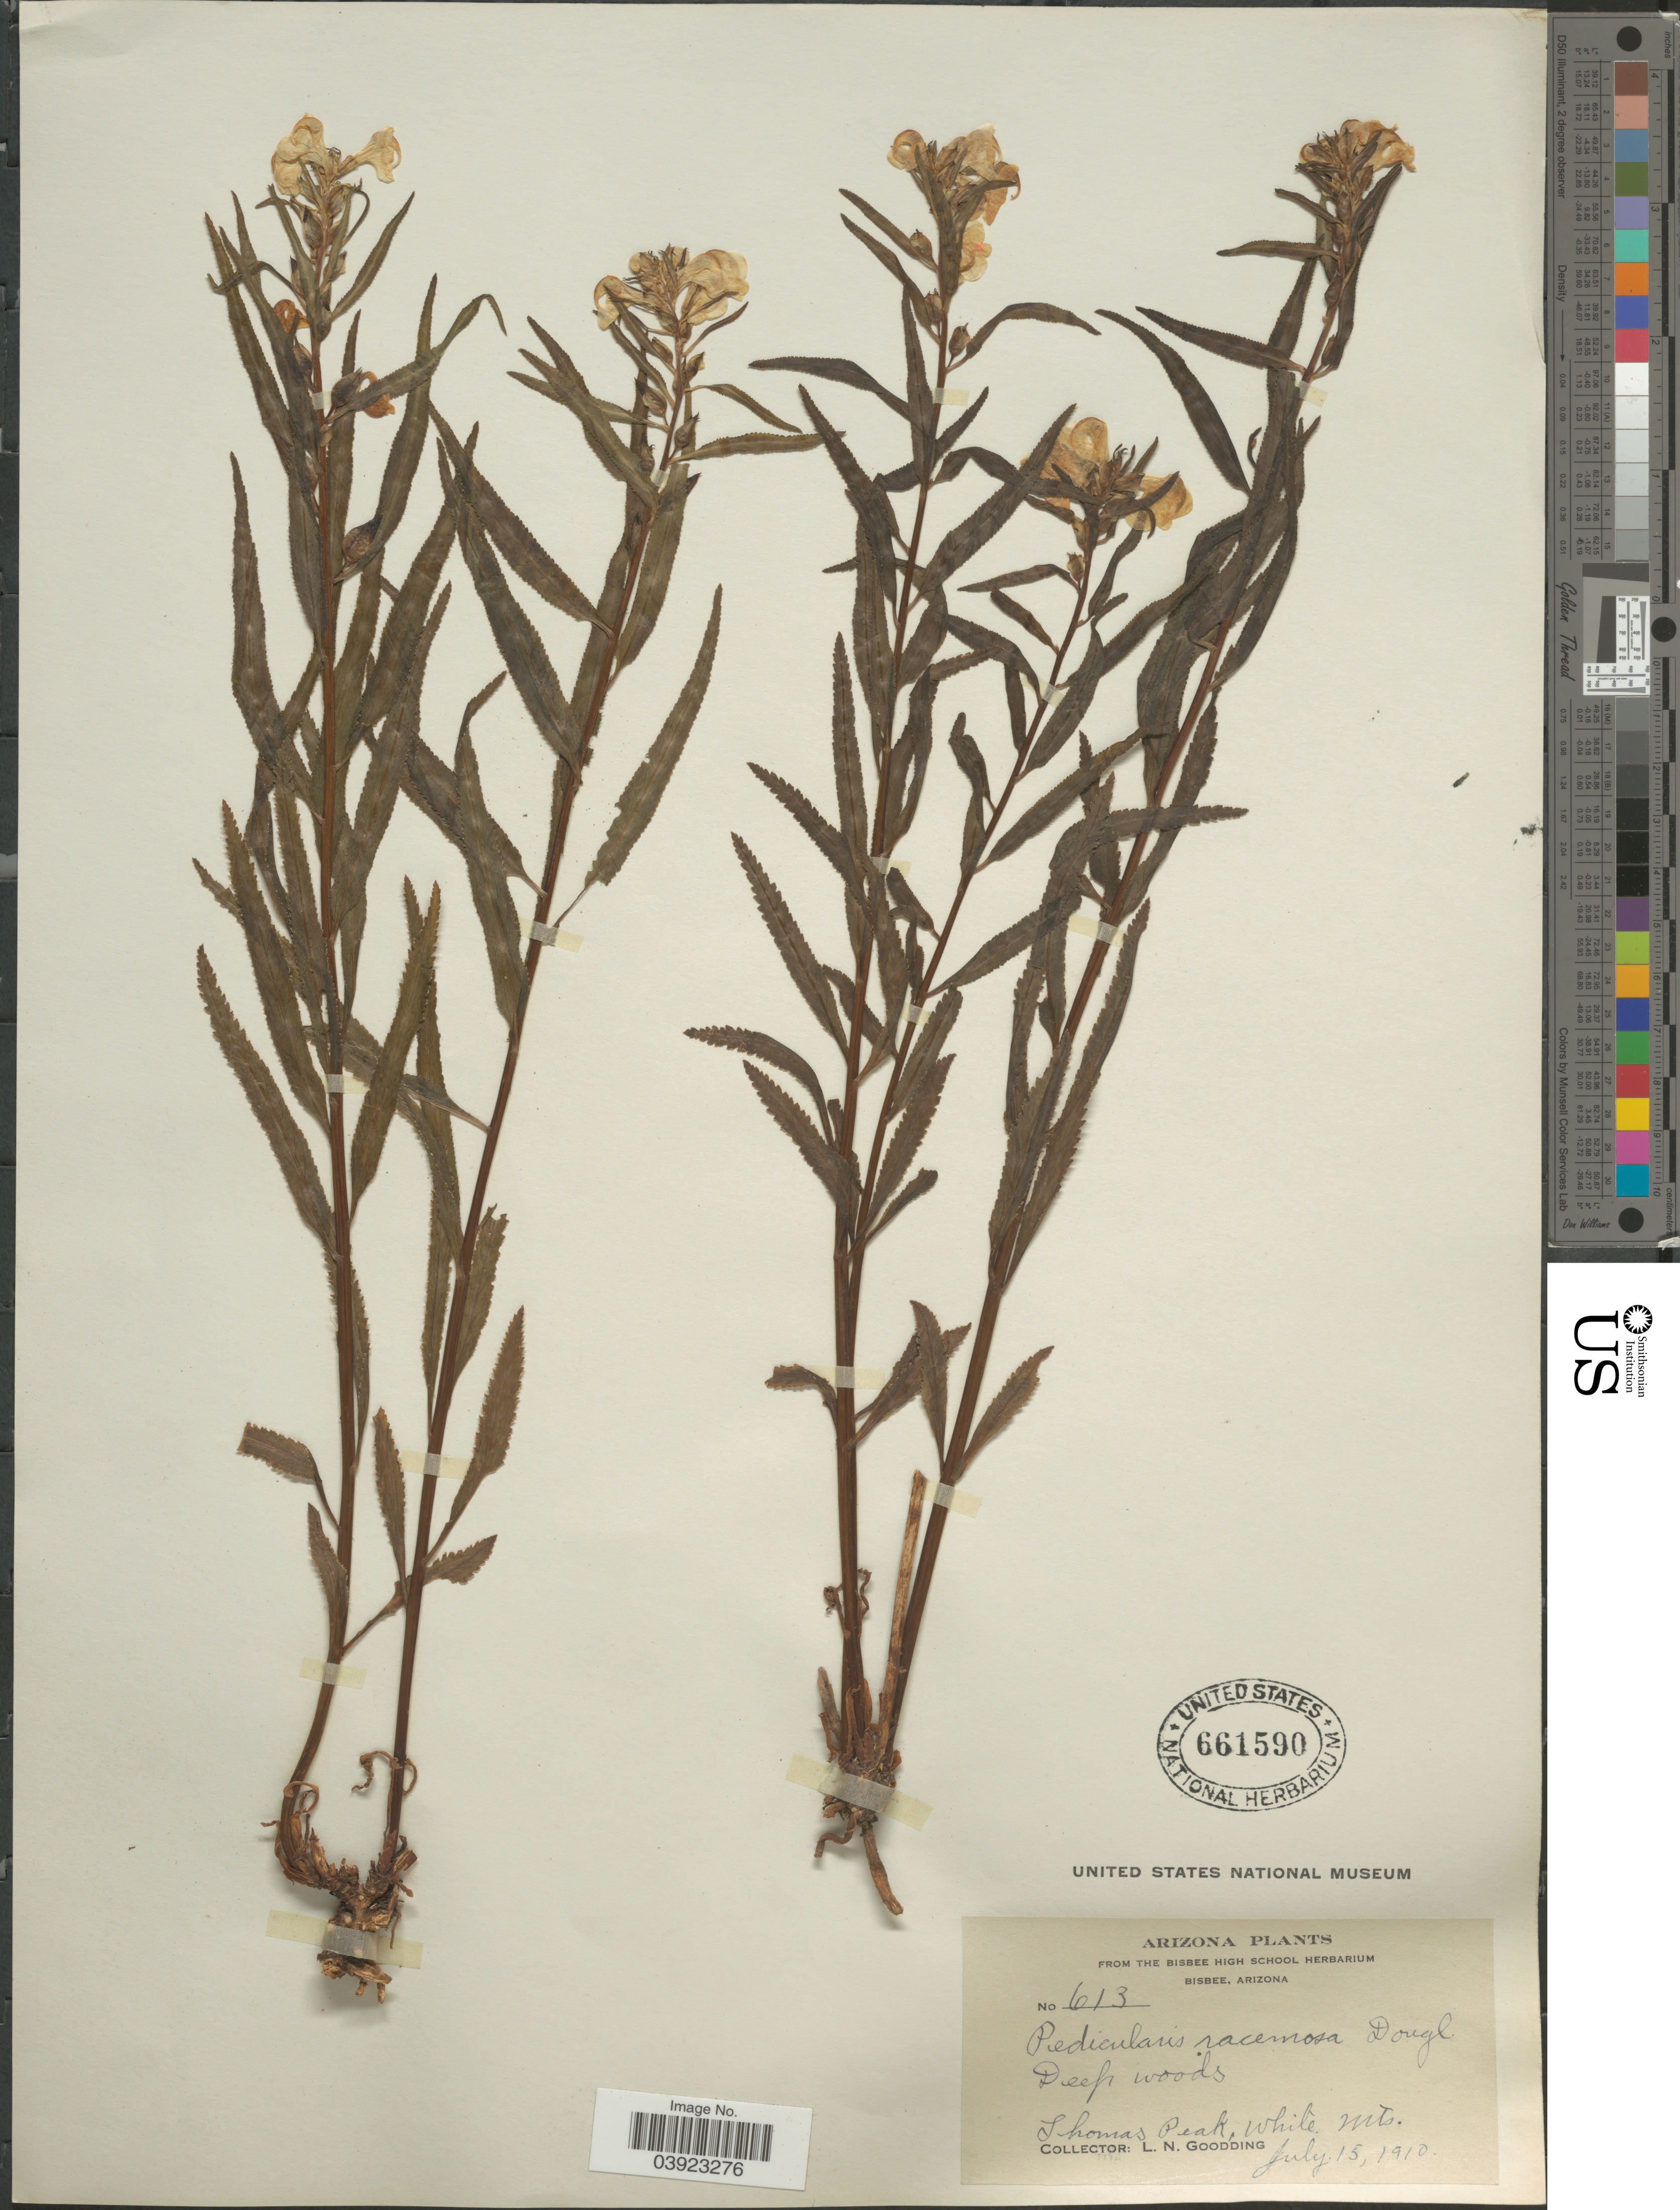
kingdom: Plantae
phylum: Tracheophyta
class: Magnoliopsida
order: Lamiales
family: Orobanchaceae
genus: Pedicularis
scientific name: Pedicularis racemosa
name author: Douglas ex Benth.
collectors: L. N. Goodding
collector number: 613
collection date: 1910-07-15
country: United States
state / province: Arizona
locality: Thomas Peak, White Mts.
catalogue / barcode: US 661590